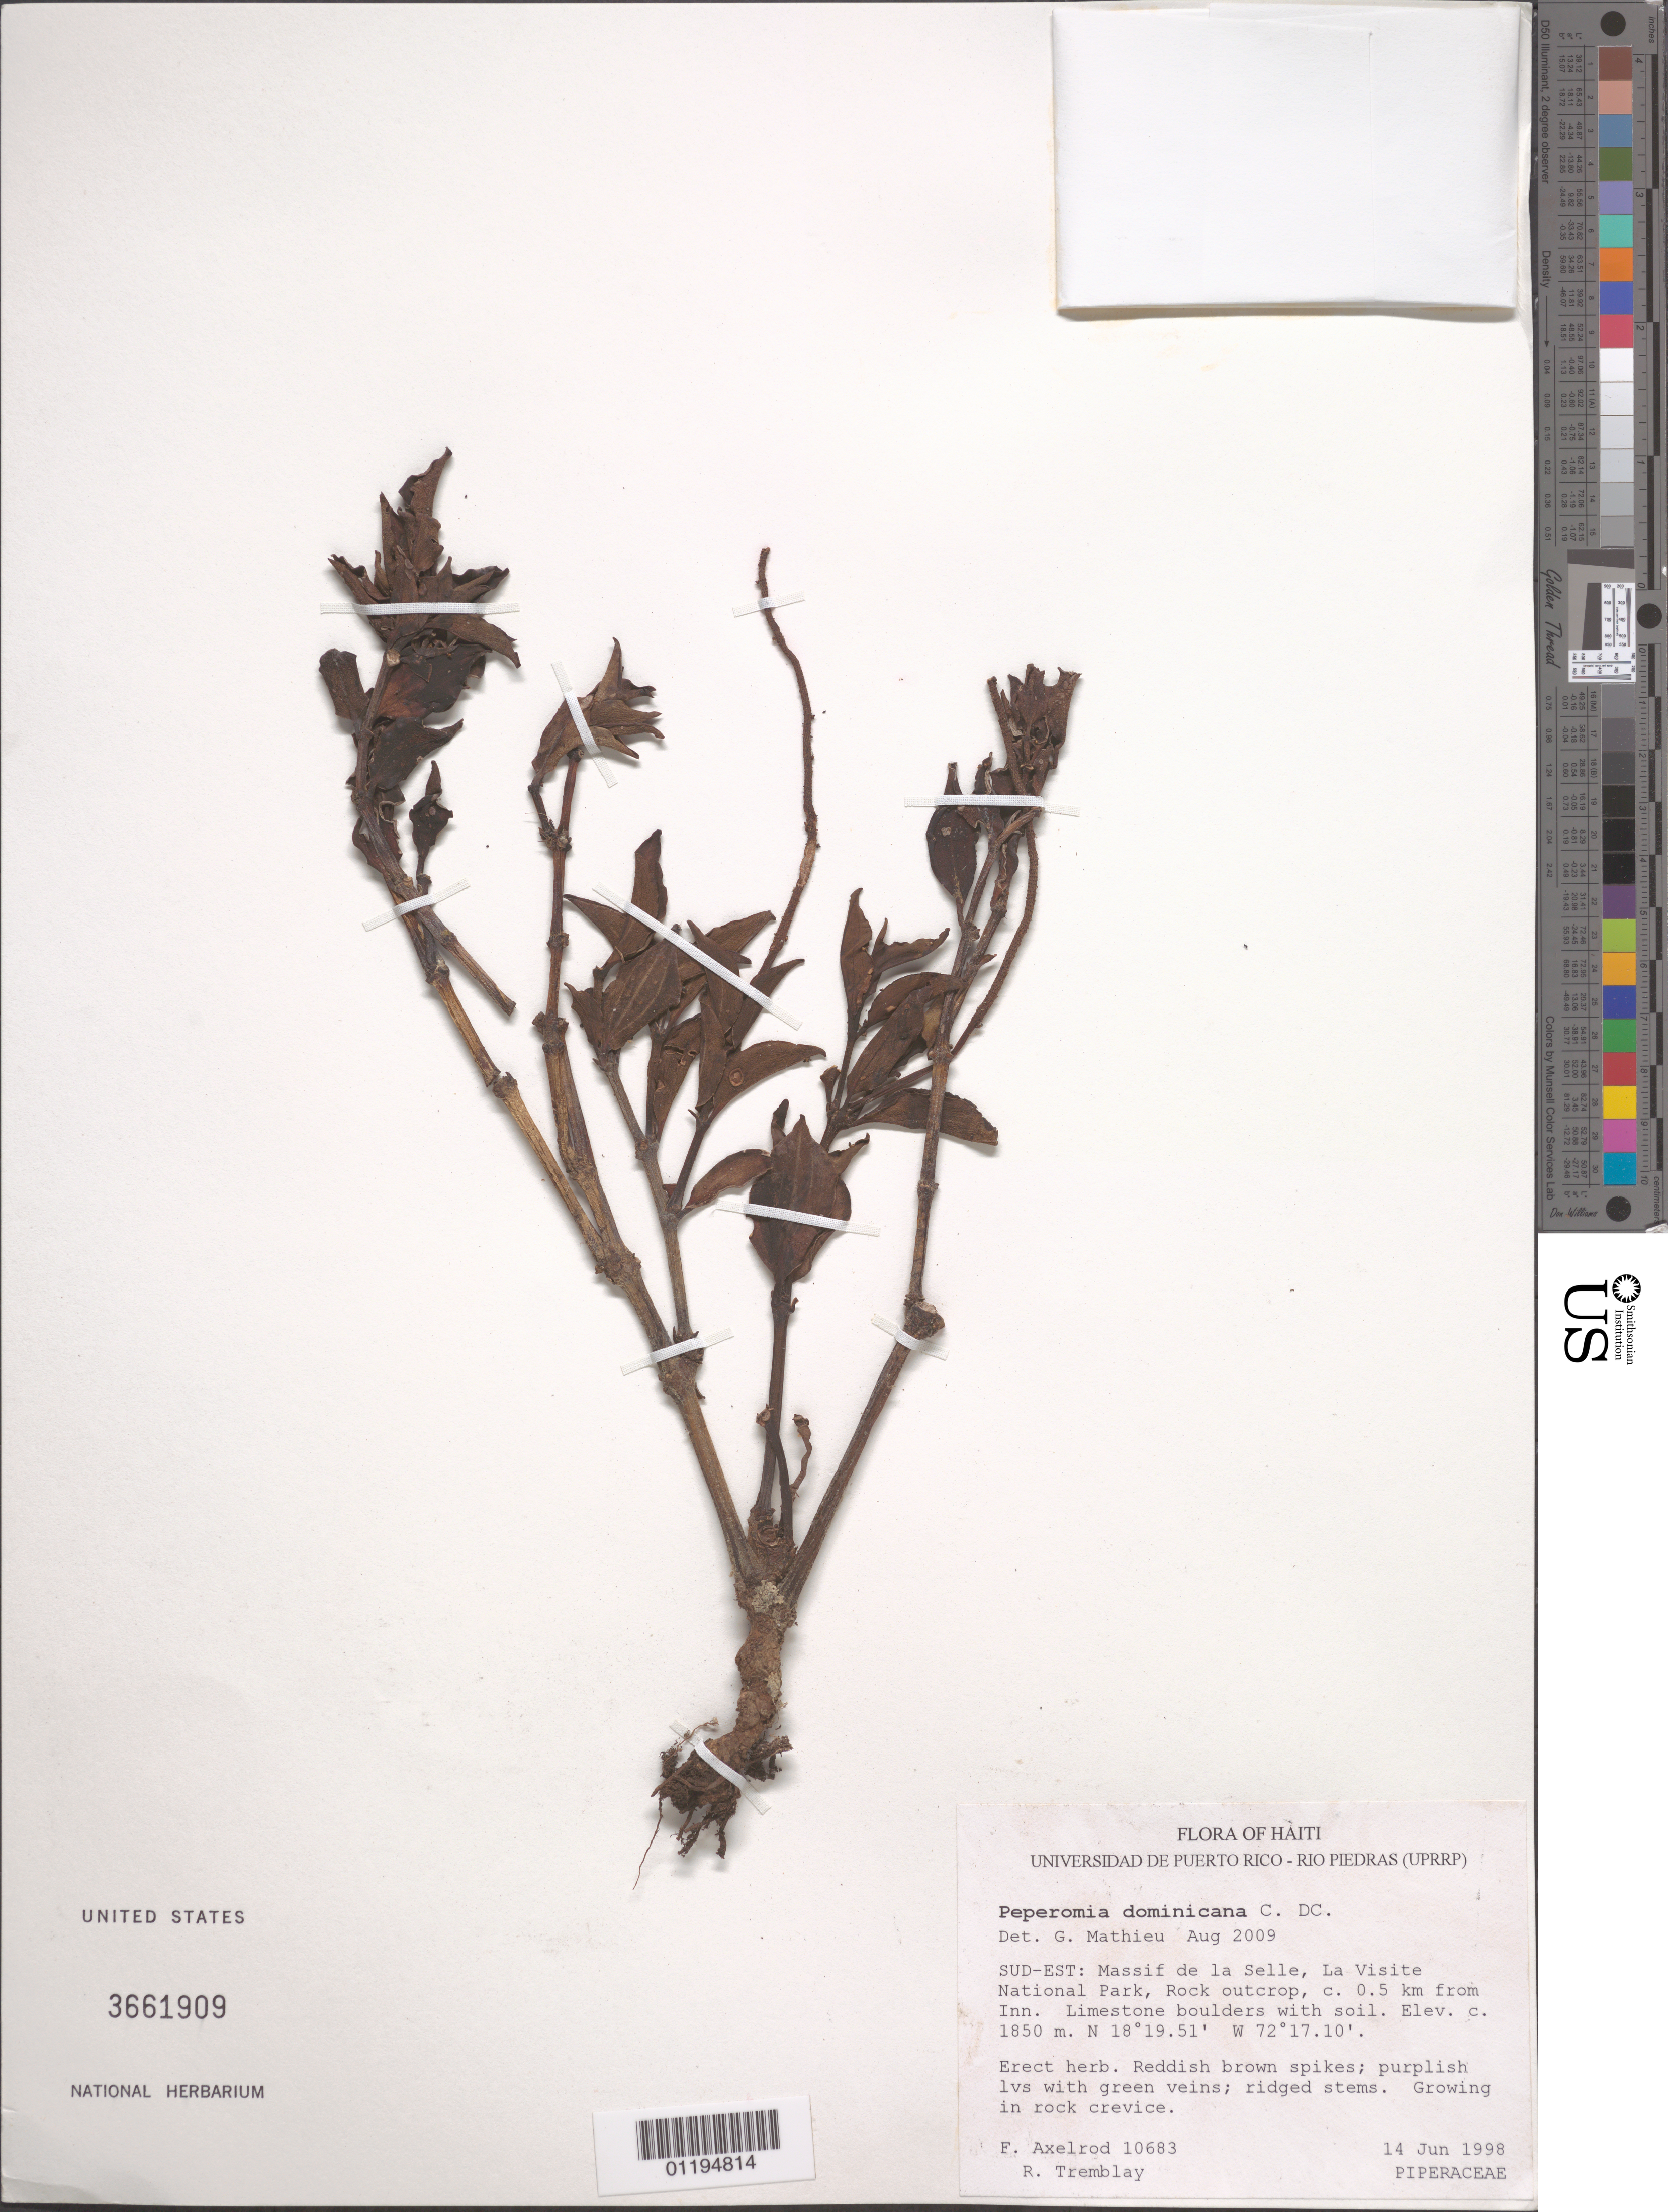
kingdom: Plantae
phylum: Tracheophyta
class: Magnoliopsida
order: Piperales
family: Piperaceae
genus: Peperomia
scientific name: Peperomia dominicana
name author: C. DC.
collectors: F. S. Axelrod & R. L. Tremblay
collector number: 10683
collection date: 1998-06-14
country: Haiti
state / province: Massif de la Selle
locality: La Vistite National Park about 0.5km from the Inn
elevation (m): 1850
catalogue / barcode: US 3661909